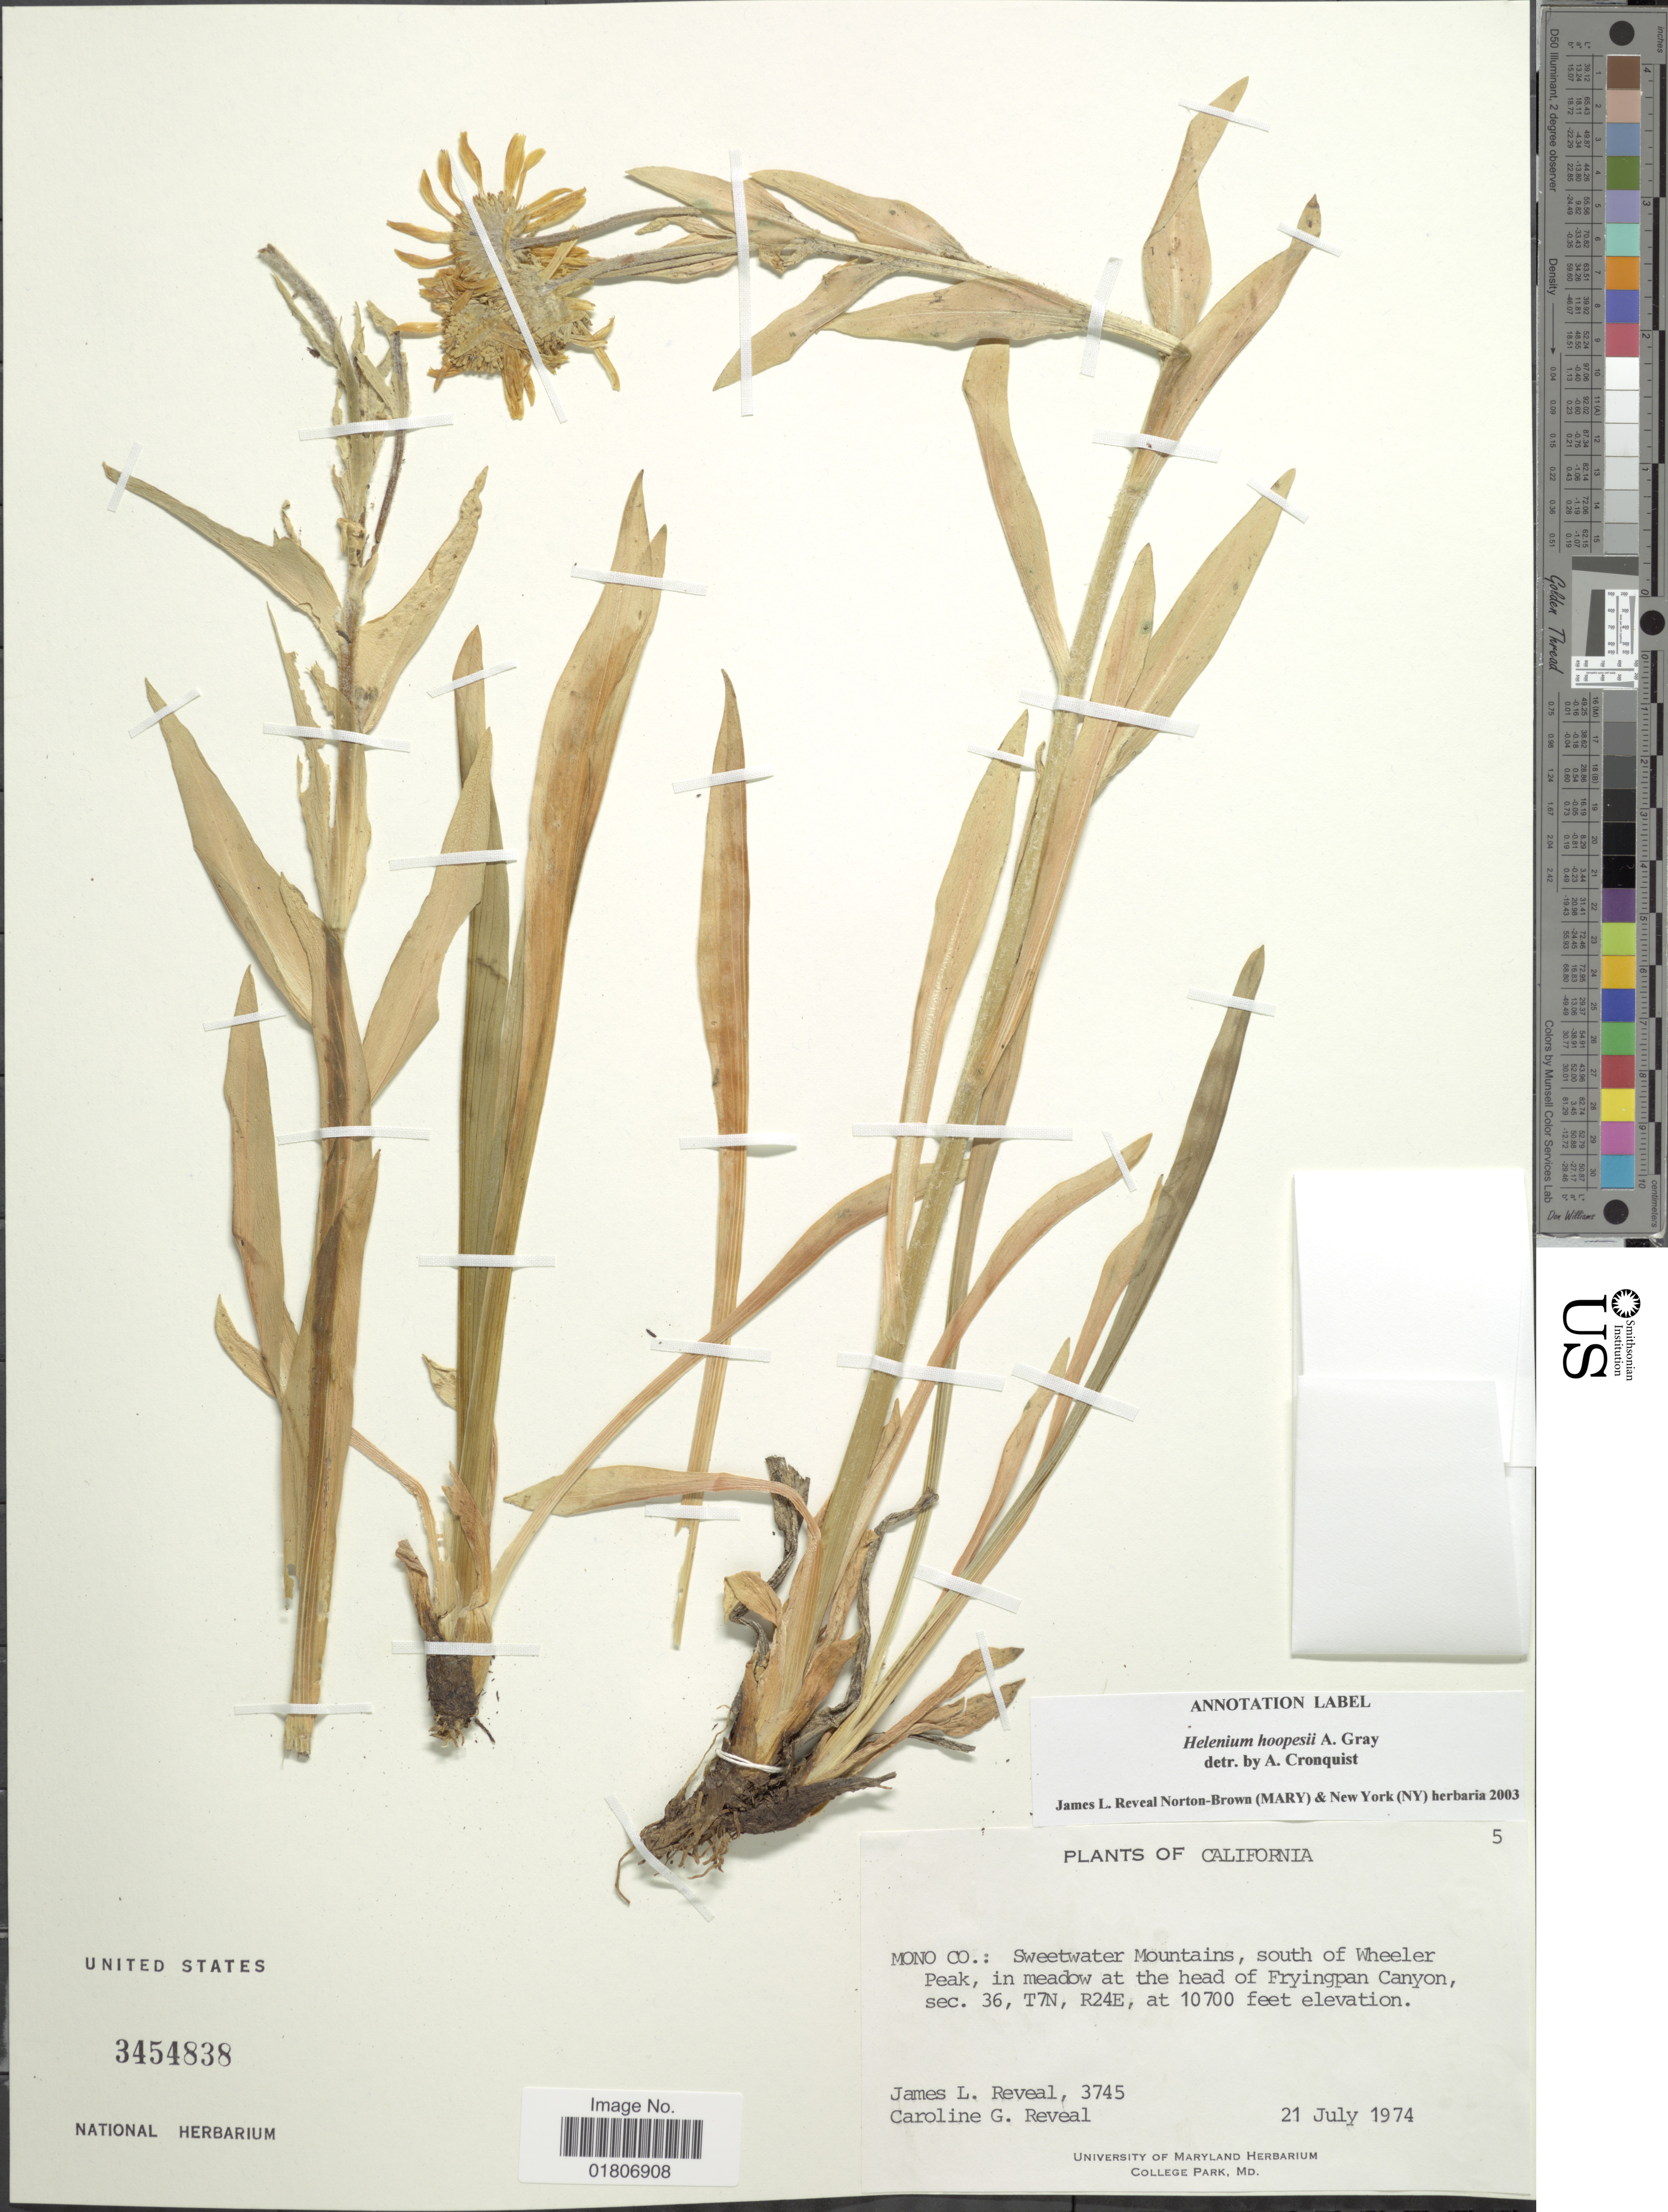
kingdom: Plantae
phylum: Tracheophyta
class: Magnoliopsida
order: Asterales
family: Asteraceae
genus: Dugaldia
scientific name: Dugaldia hoopesii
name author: (A. Gray) Rydb.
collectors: J. L. Reveal & C. G. Reveal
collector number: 3745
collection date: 1974-07-21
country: United States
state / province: California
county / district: Mono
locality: Mono Co.: Sweetwater Mountains, south of Wheeler Peak, at the head of Fryingpan Canyon, sec. 36, T7N, R24E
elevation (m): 3261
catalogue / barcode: US 3454838